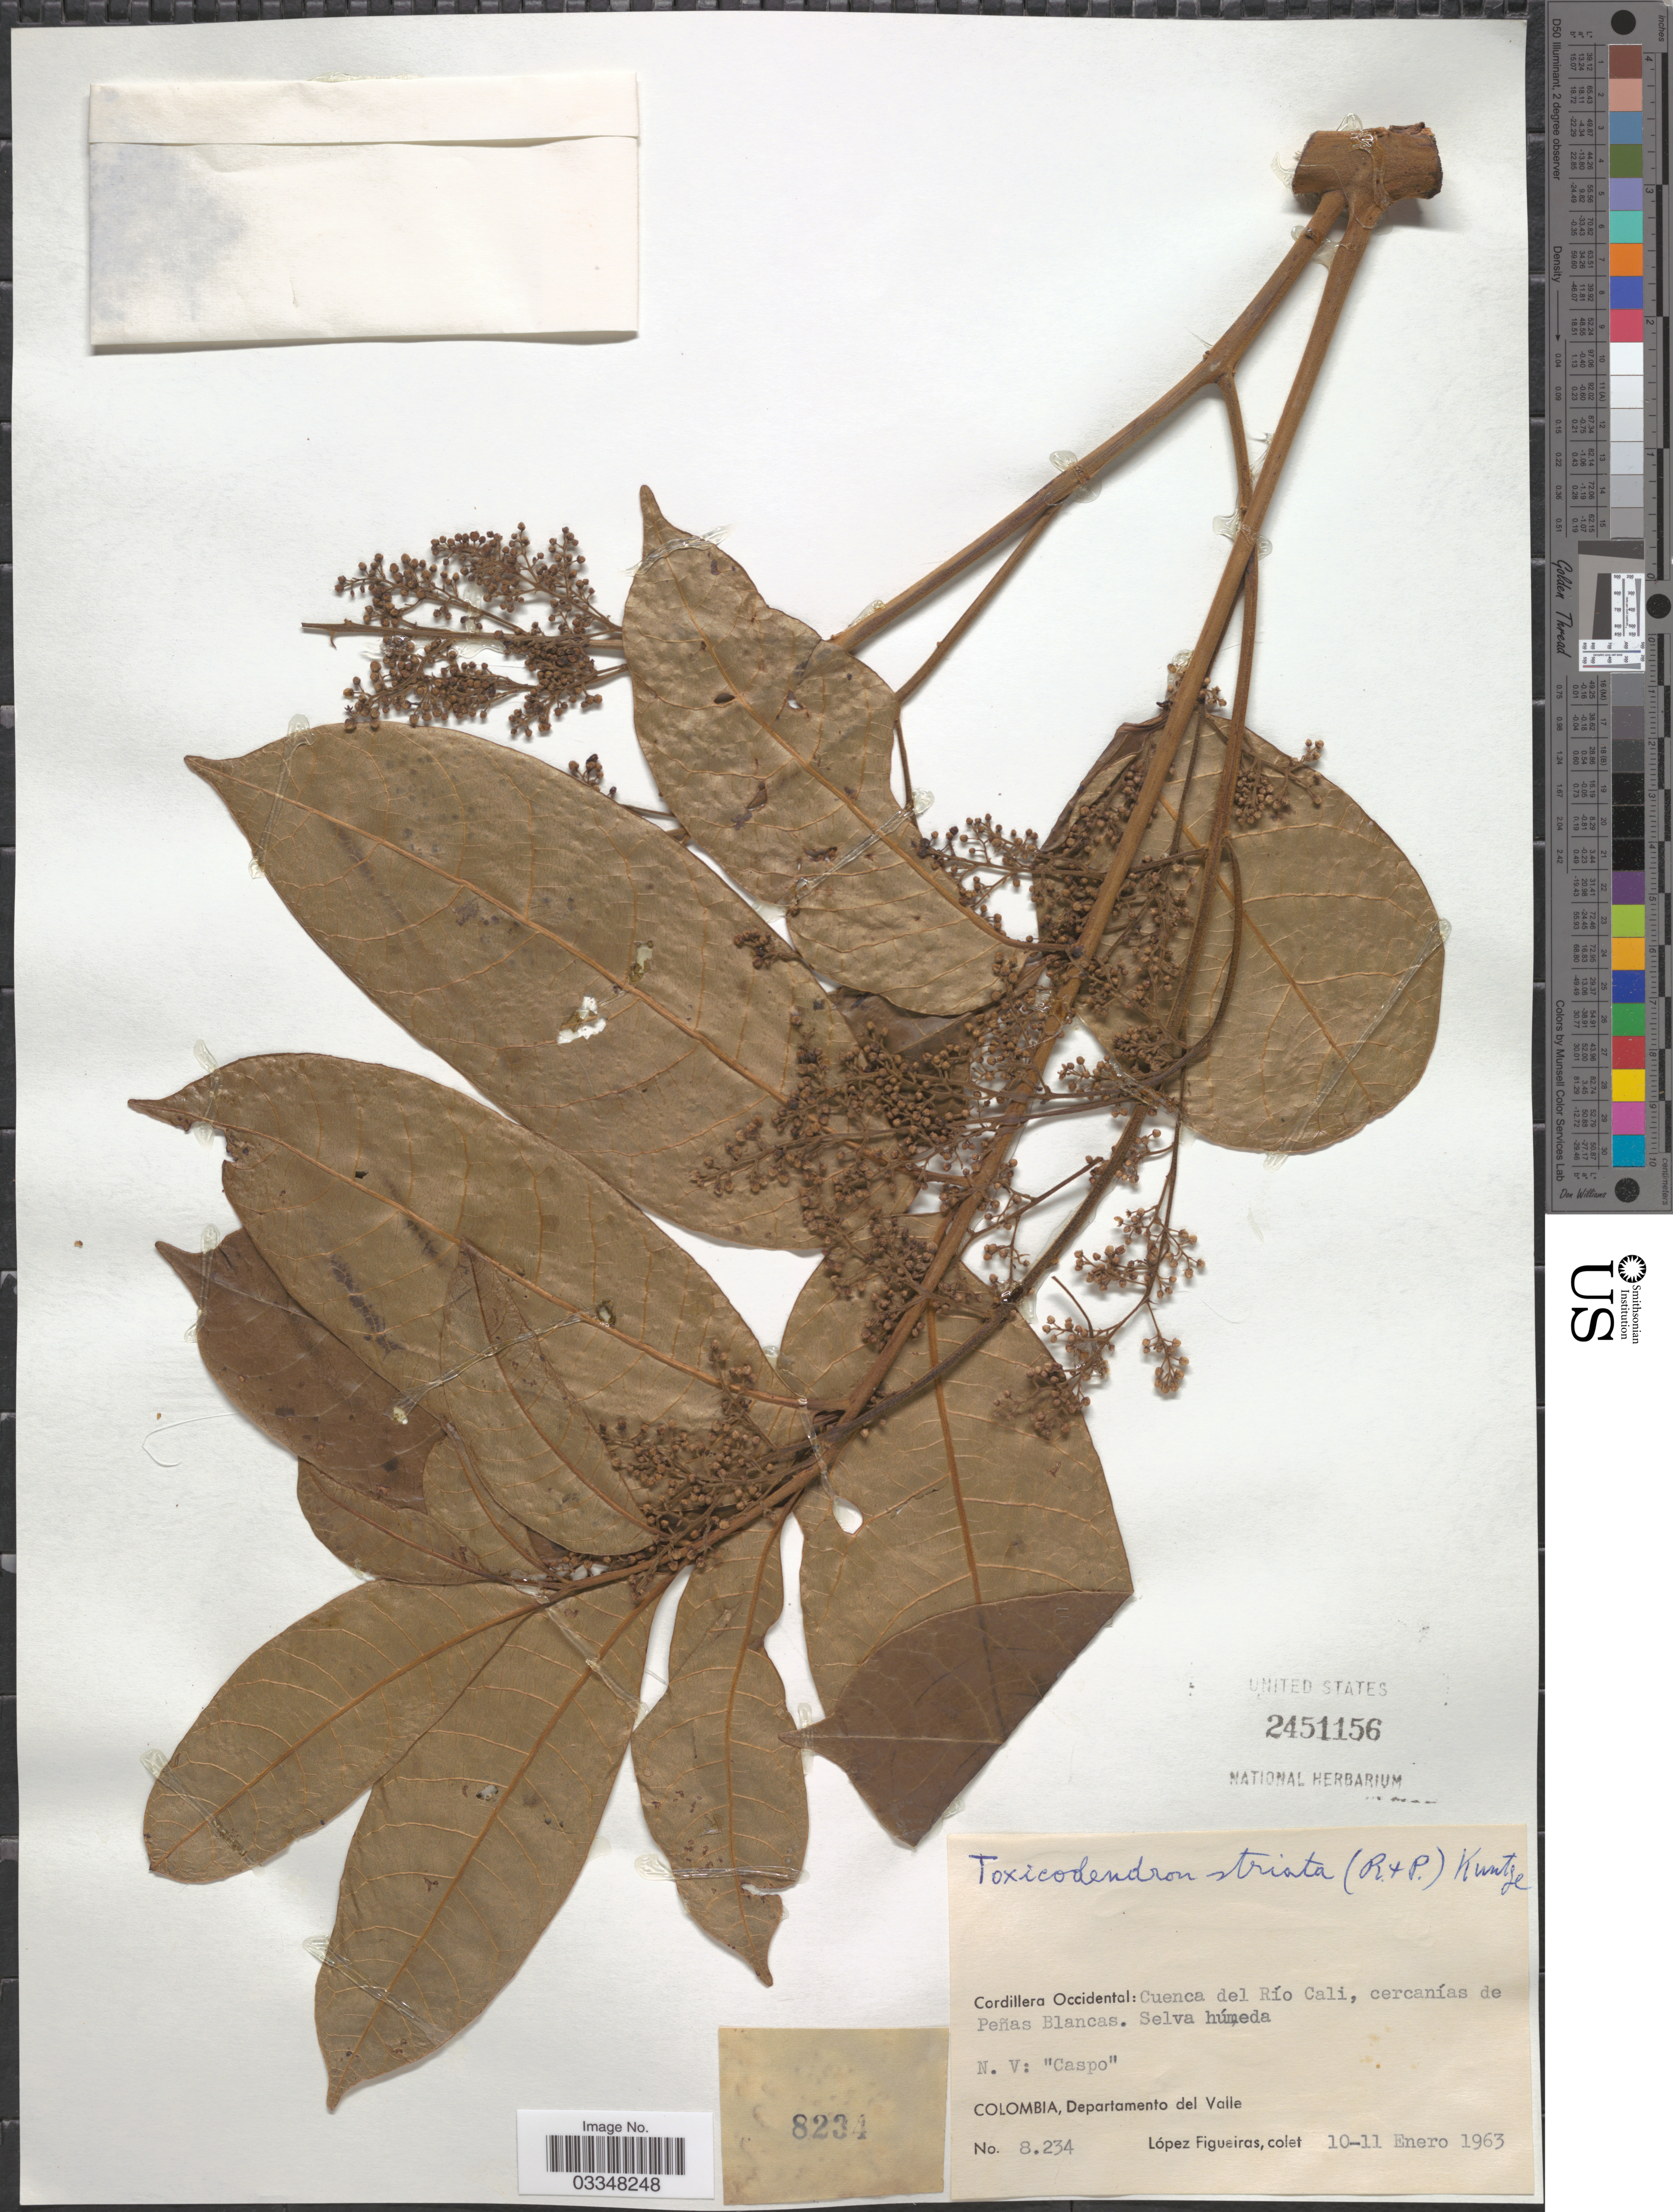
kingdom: Plantae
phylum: Tracheophyta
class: Magnoliopsida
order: Sapindales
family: Anacardiaceae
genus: Toxicodendron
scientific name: Toxicodendron striatum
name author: (Ruiz & Pav.) Kuntze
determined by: Mitchell, John D.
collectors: M. López Figueiras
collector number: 8234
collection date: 1963-01-10/1963-01-11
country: Colombia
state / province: Valle del Cauca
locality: Cordillera Occidental: Cuenca del Río Cali, cercanías de Peñas Blancas. Departamento del Valle.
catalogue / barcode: US 2451156